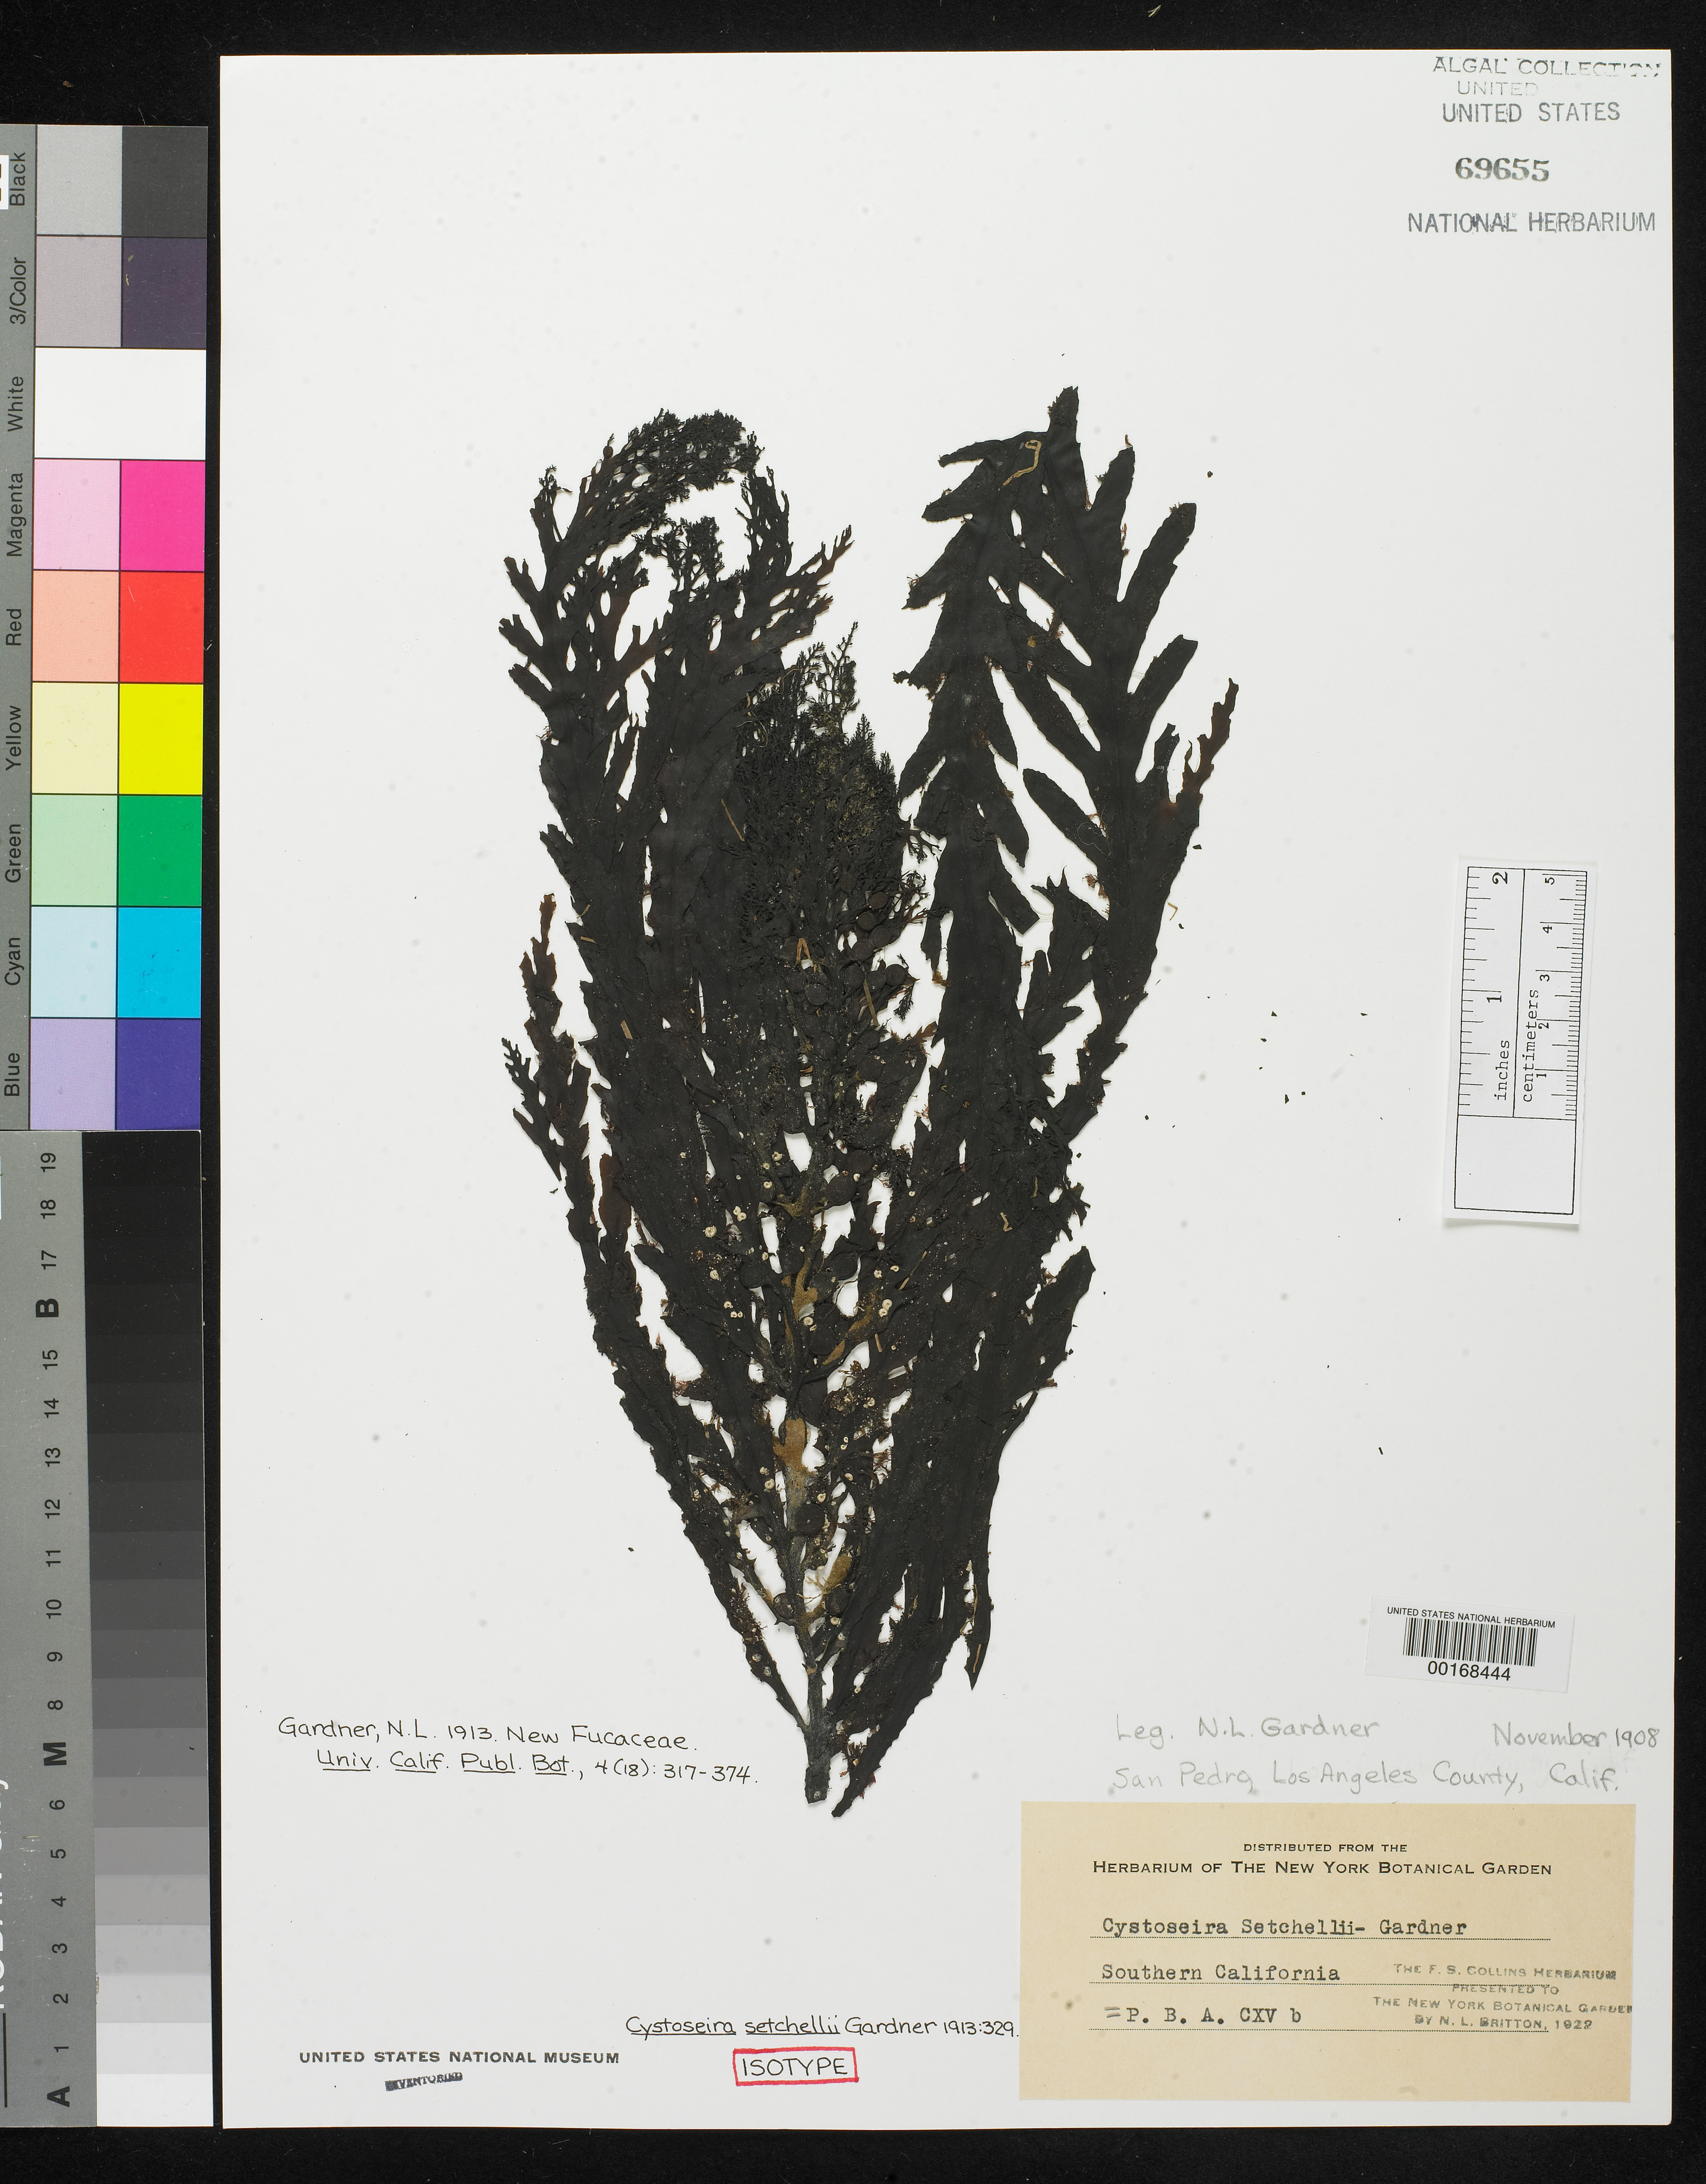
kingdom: Chromista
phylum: Ochrophyta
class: Phaeophyceae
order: Fucales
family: Sargassaceae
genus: Cystoseira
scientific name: Cystoseira setchellii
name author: N.L. Gardner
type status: Isotype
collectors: N. Gardner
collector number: PB-A CXVB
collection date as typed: Nov 1908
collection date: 1908-11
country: United States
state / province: California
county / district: Los Angeles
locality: San Pedro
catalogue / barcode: US 69655